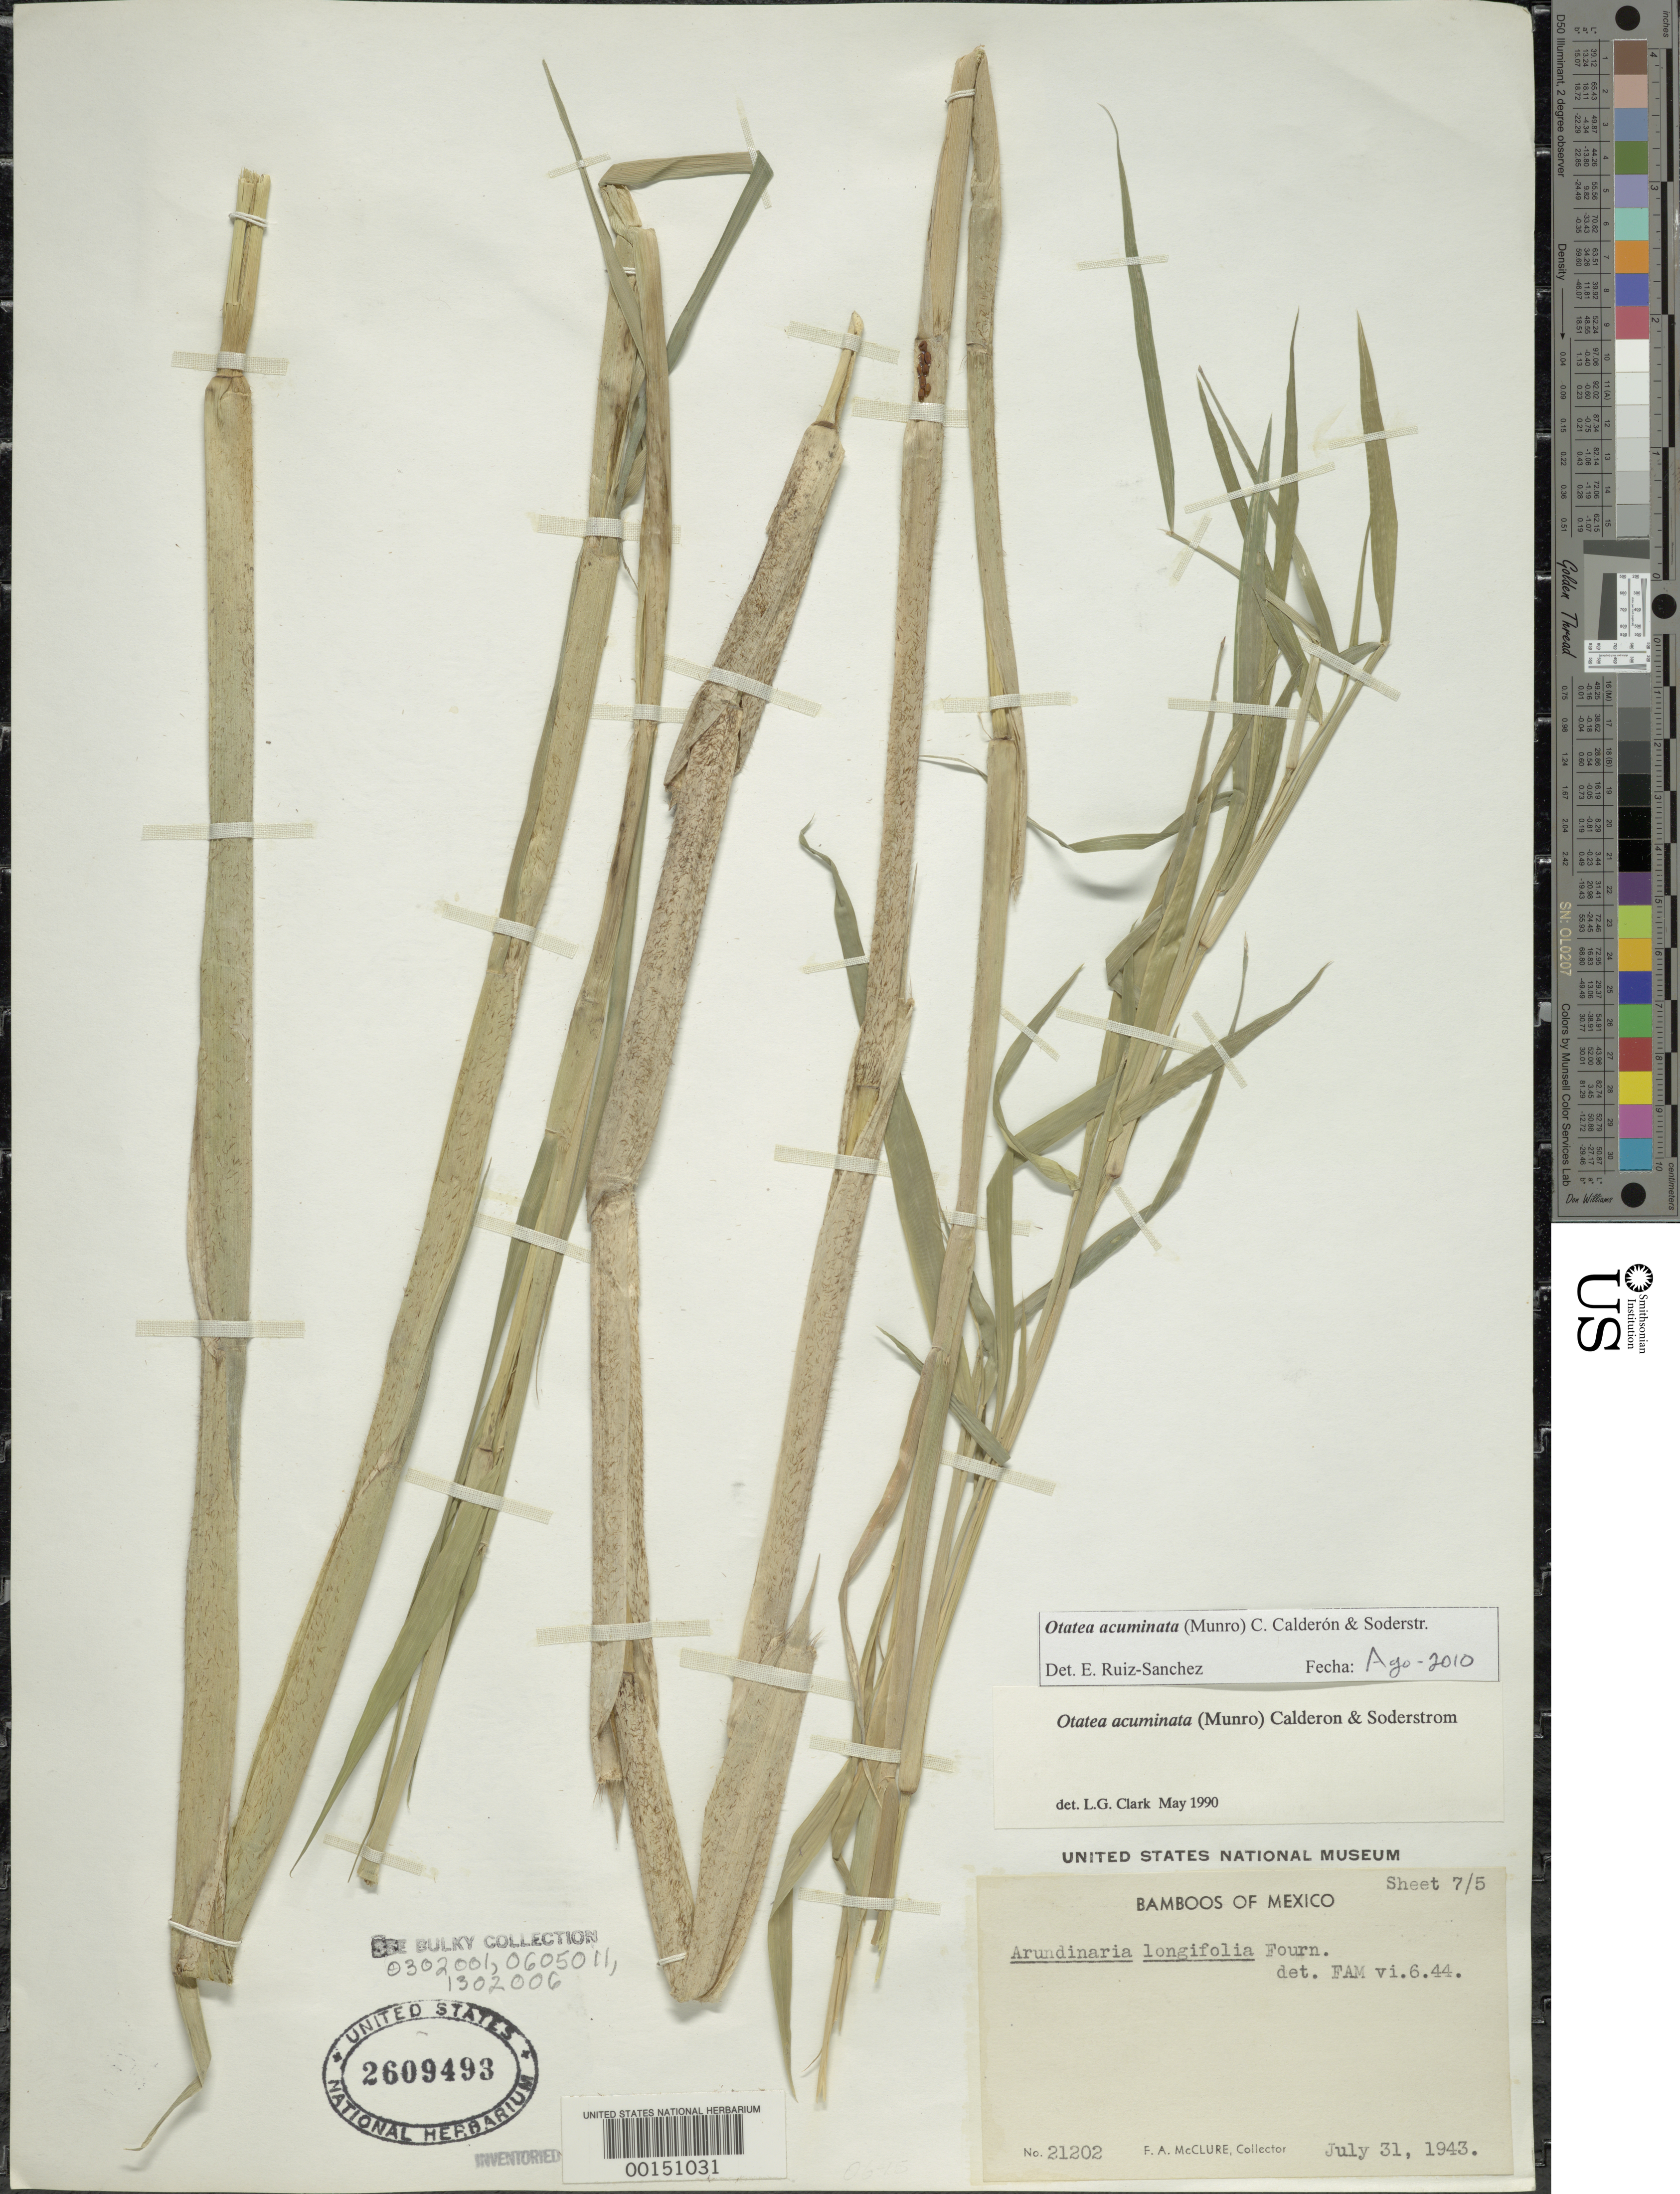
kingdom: Plantae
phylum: Tracheophyta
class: Liliopsida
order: Poales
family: Poaceae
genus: Otatea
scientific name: Otatea acuminata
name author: (Munro) C. E. Calderón & Soderstr.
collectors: F. A. McClure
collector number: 21202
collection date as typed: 31 Jul 1943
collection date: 1943-07-31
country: Mexico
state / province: Jalisco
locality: Los Arboles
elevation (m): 366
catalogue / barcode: US 2609493